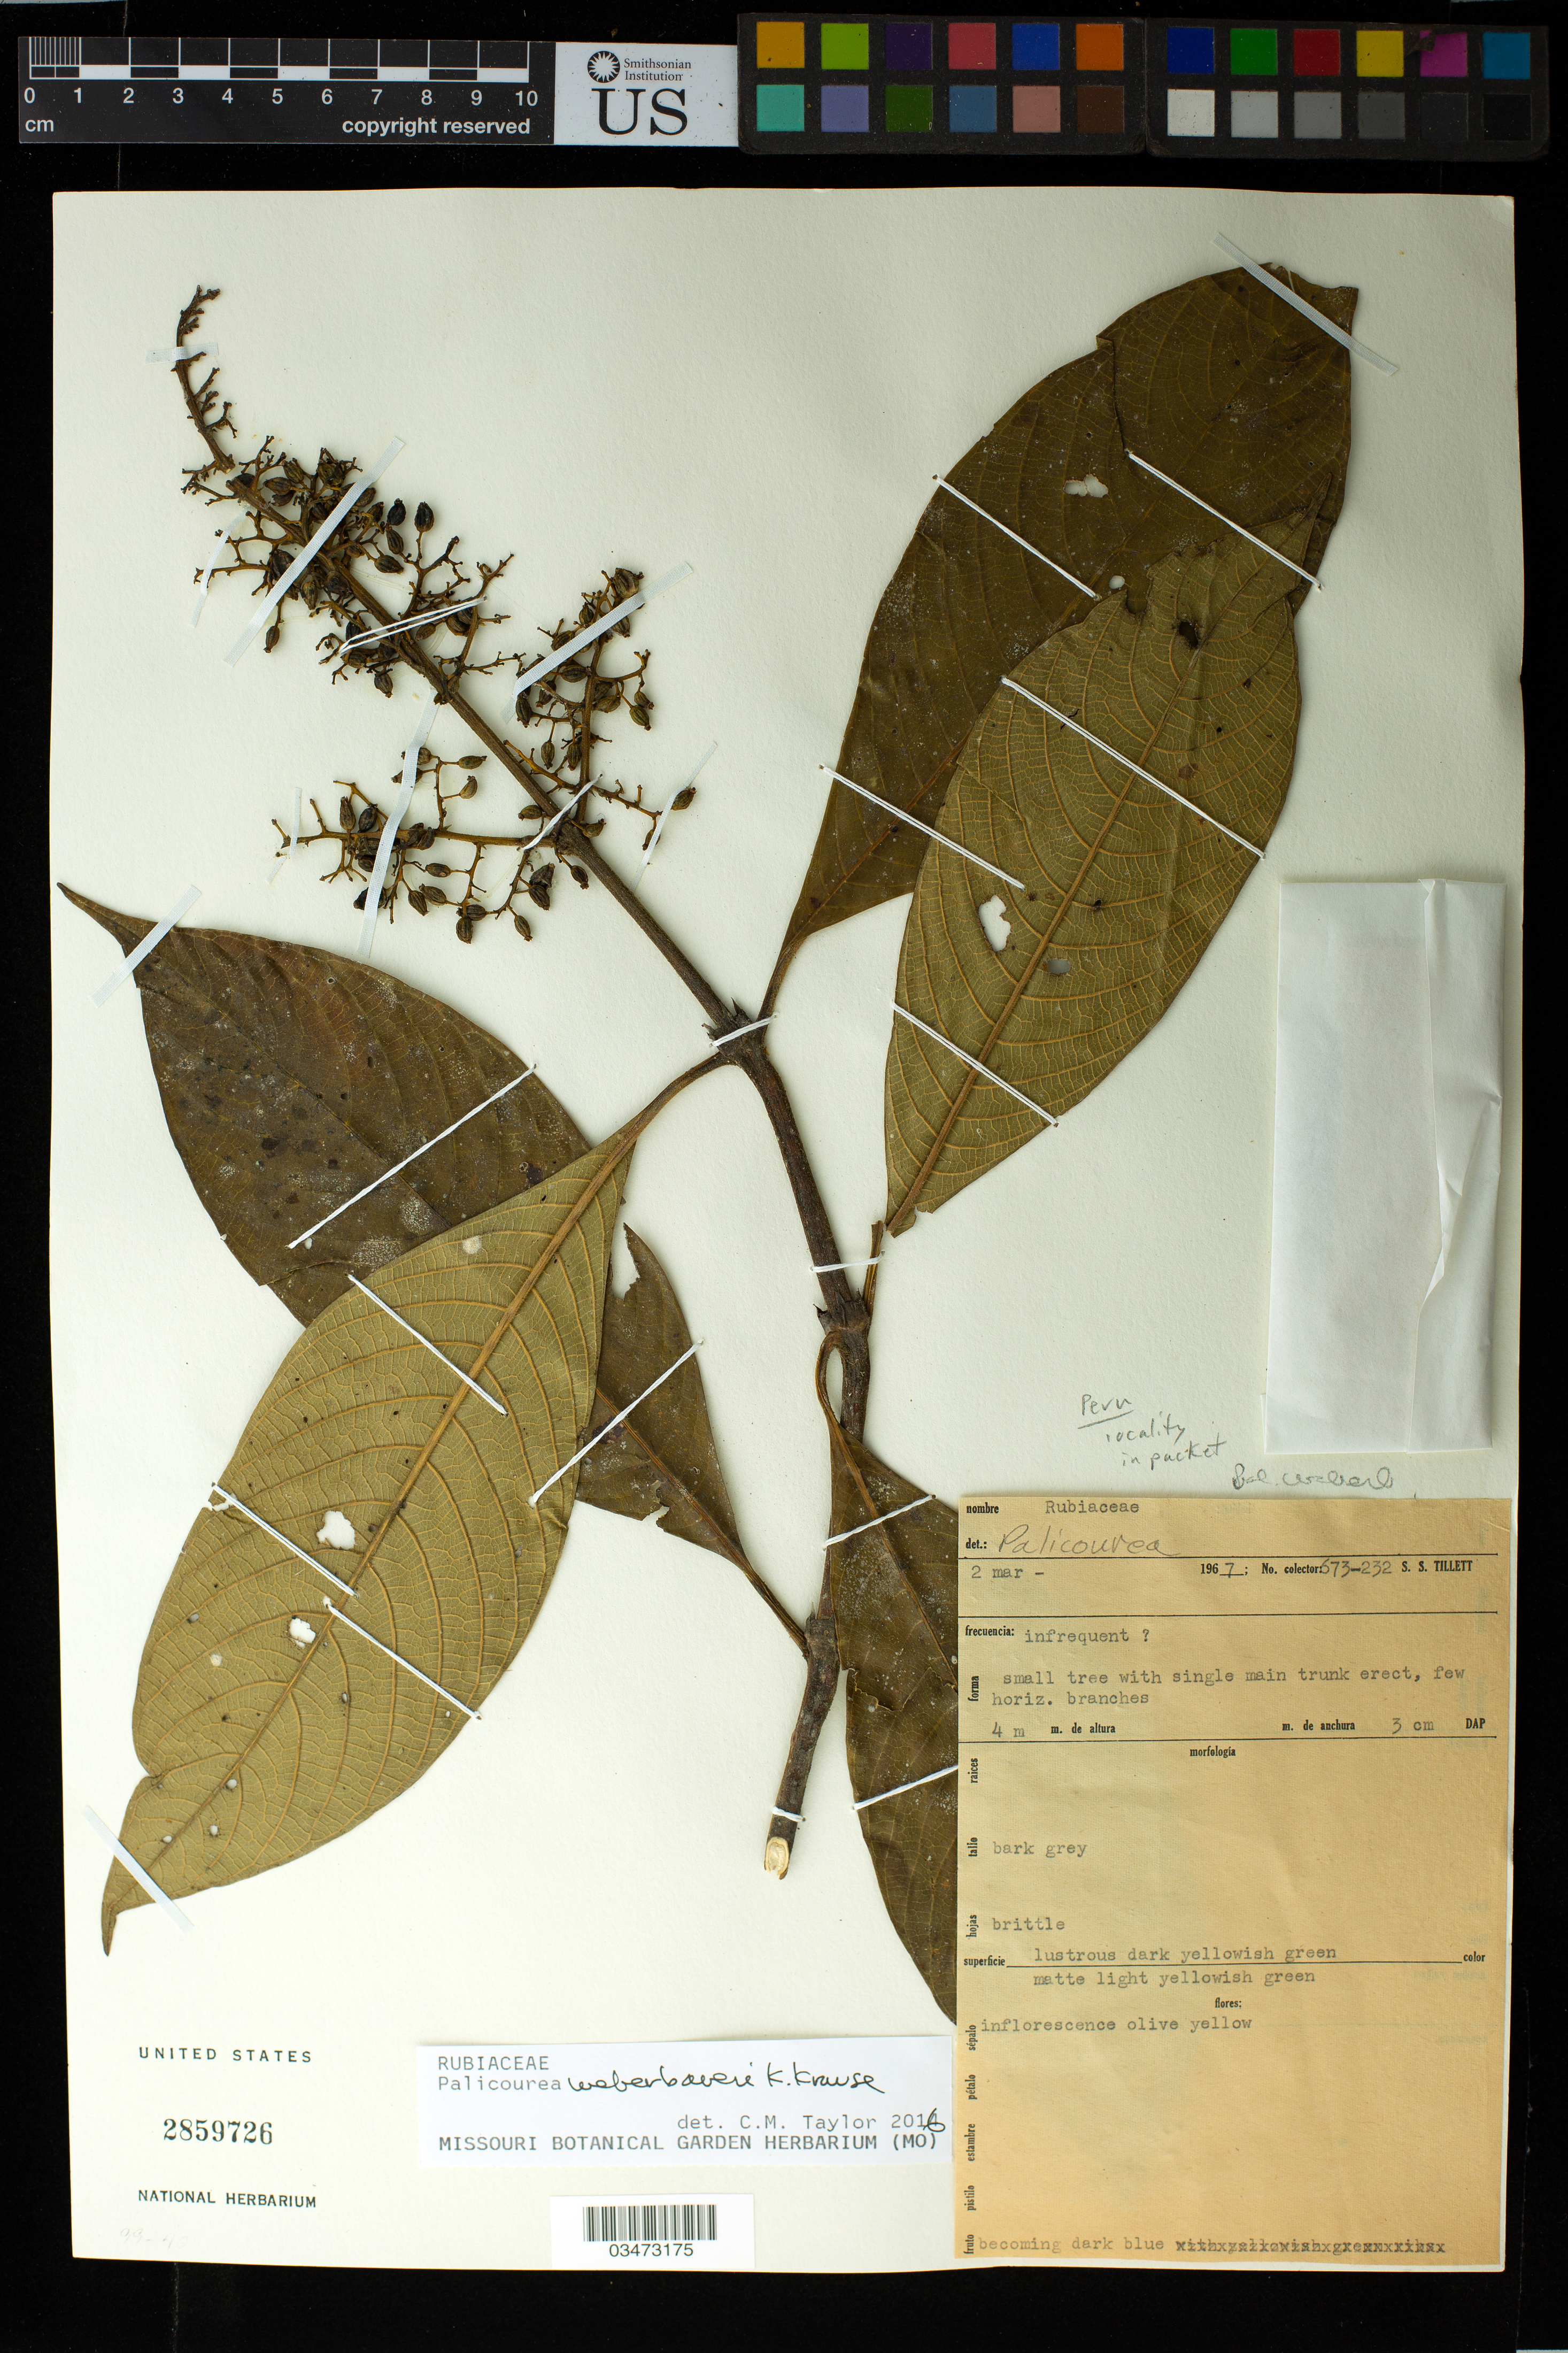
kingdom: Plantae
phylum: Tracheophyta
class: Magnoliopsida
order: Gentianales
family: Rubiaceae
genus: Palicourea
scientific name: Palicourea weberbaueri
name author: K. Krause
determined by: Taylor, Charlotte M.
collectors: S. S. Tillett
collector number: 673-232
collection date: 1967-03-02/1967-03-26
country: Peru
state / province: Amazonas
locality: Above Cpto. Buenos Aires, k (3)53.6 across the R. Chiriaco from Yambrabamba, and some 40 k N. of Jumbilla; and along partially completed Carretera past Cpto. Esperenza, - around the ridge at k(3)57. Depto. Amanzonas, Prov. Pongará, Dist. Yambrasbamba.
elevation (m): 1860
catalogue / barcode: US 2859726